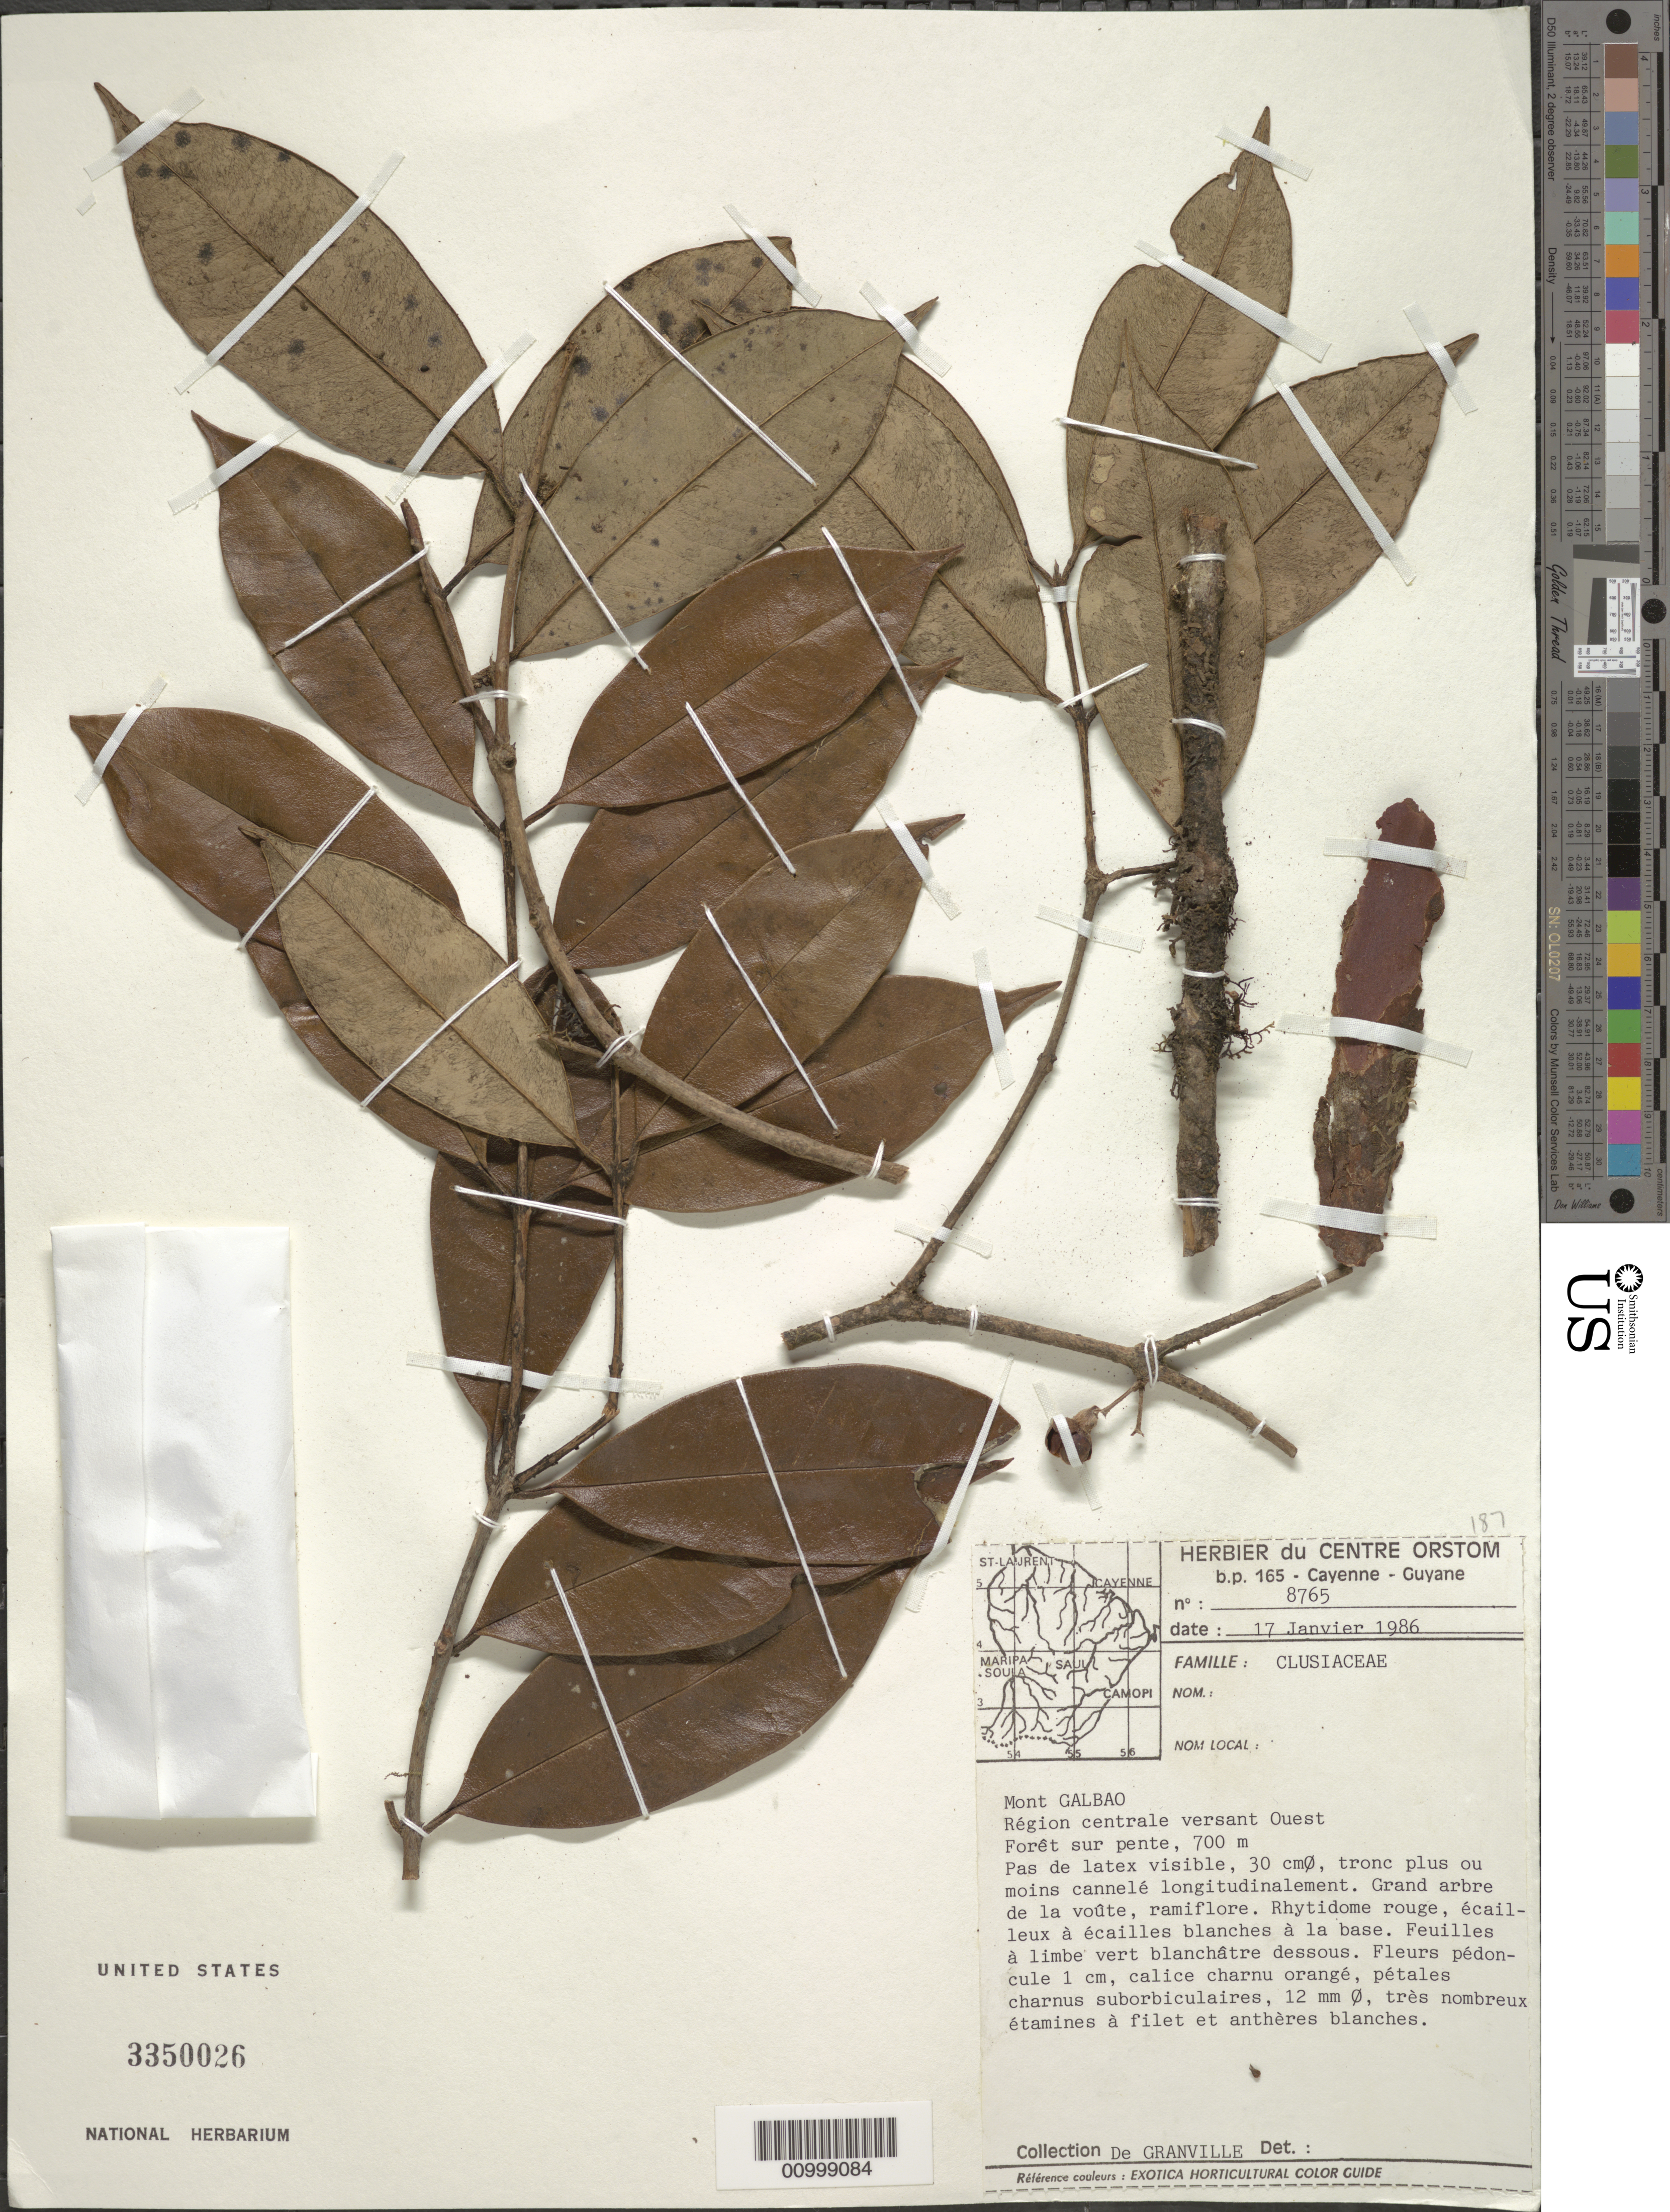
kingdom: Plantae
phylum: Tracheophyta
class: Magnoliopsida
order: Malpighiales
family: Clusiaceae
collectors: J.-J. de Granville, C. Feuillet, L. Hollenberg, O. Poncy & M. S. Sangrey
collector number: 8765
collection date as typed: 17-Jan-86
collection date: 1986-01-17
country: French Guiana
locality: Mont Galbao. Region centrale. Versant Ouest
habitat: Foret sur pente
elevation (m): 700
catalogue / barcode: US 3350026